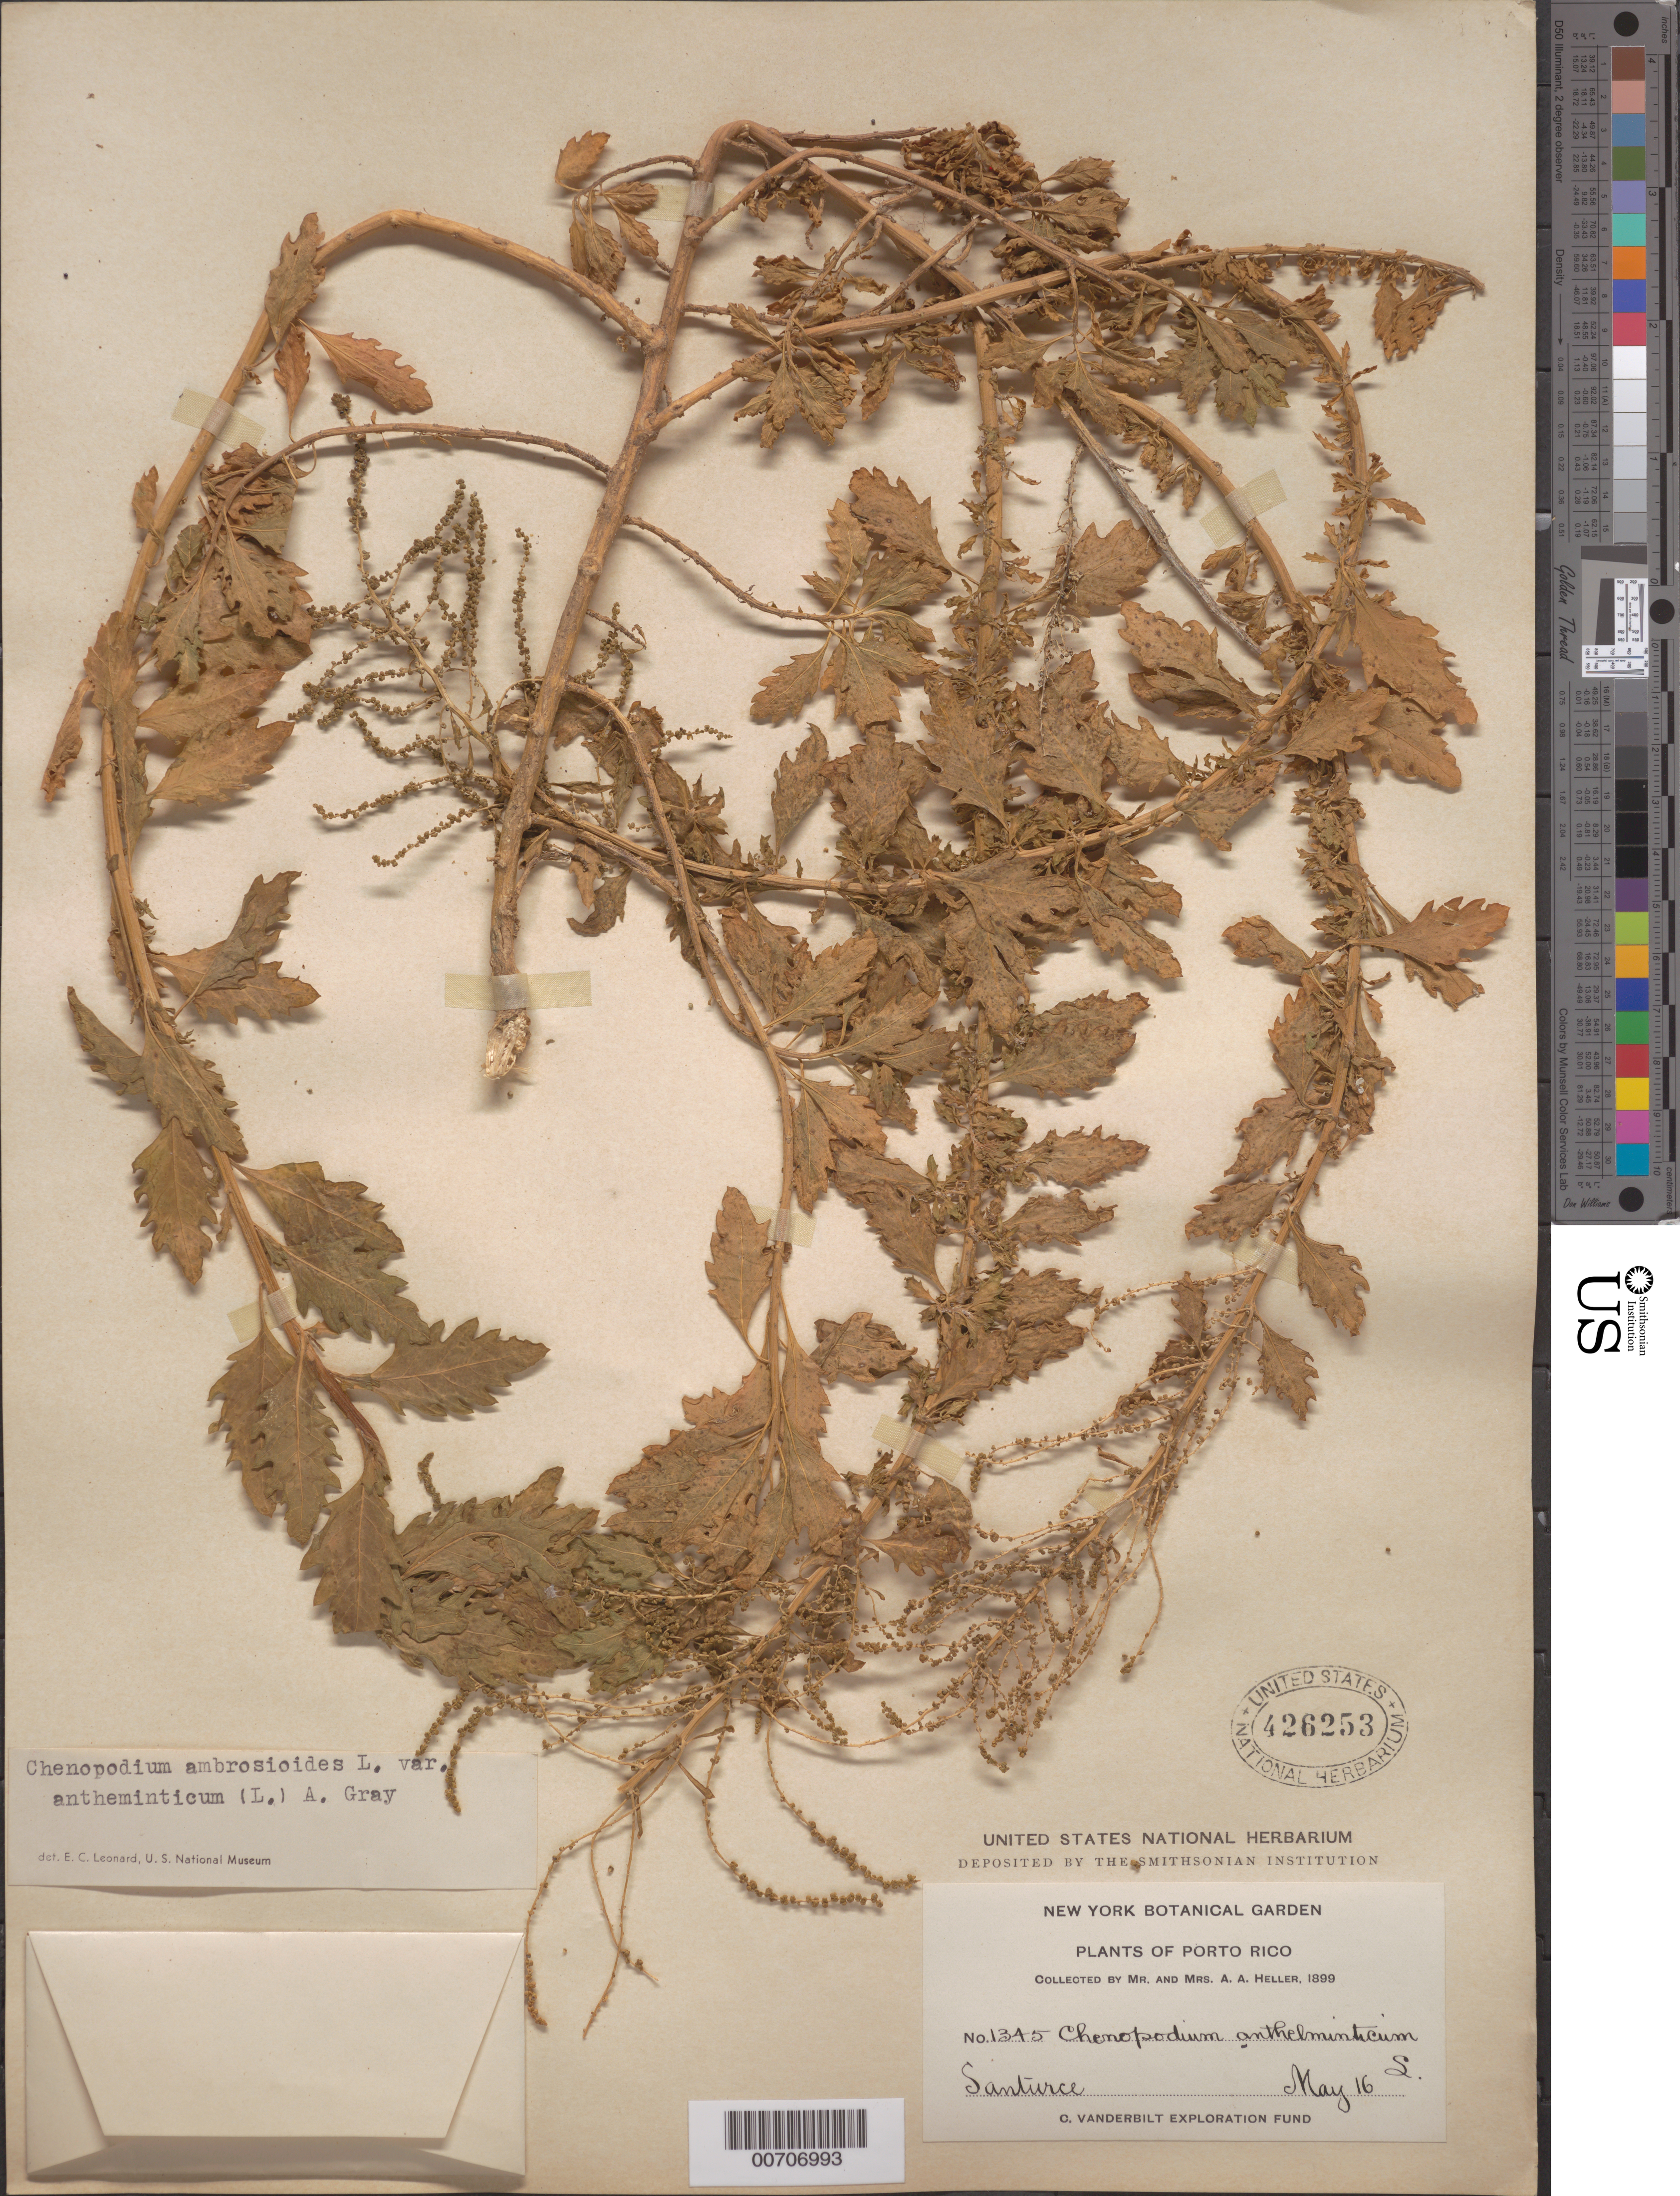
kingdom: Plantae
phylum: Tracheophyta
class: Magnoliopsida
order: Caryophyllales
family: Amaranthaceae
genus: Chenopodium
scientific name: Chenopodium ambrosioides var. anthelminticum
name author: (L.) A. Gray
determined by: Leonard, Emery C., (US)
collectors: A. A. Heller & -- Heller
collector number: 1345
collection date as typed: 16 May 1899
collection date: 1899-05-16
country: Puerto Rico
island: Greater Antilles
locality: Santurce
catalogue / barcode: US 426253